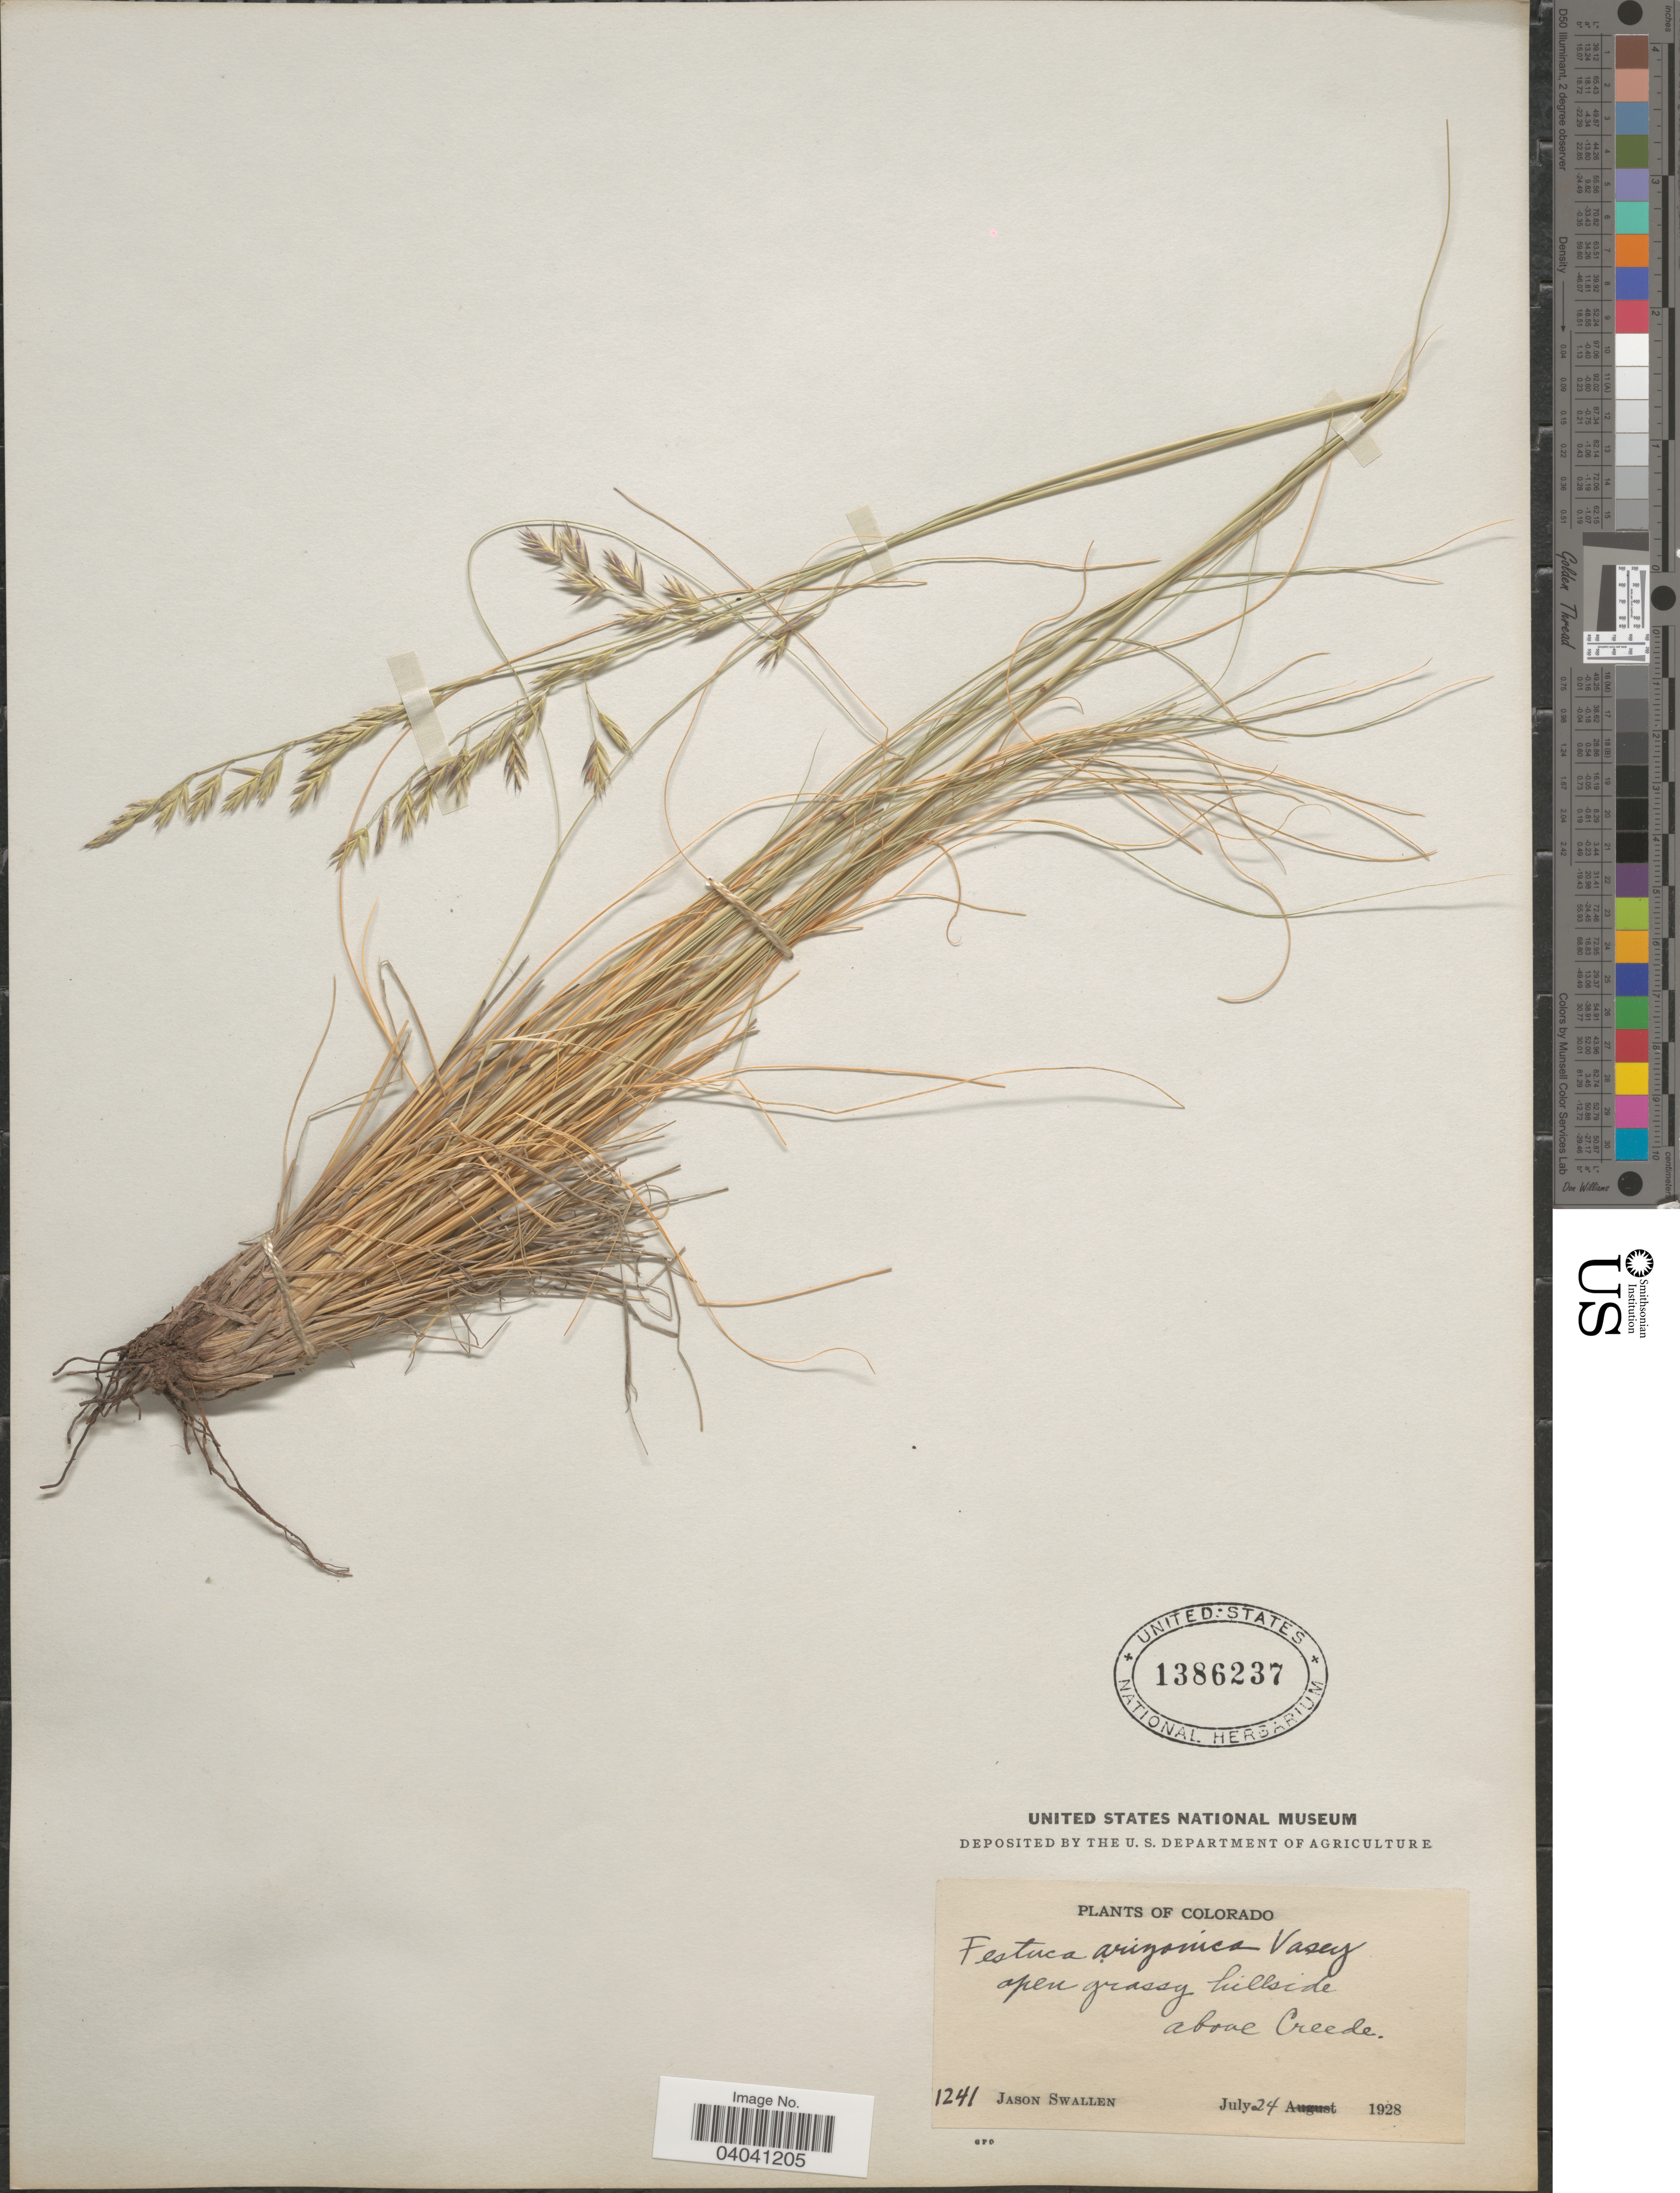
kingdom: Plantae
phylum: Tracheophyta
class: Liliopsida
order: Poales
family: Poaceae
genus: Festuca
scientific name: Festuca arizonica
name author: Vasey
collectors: J. R. Swallen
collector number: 1241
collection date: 1928-07-24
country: United States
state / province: Colorado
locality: Open grassy hillside above Creede.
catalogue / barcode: US 1386237